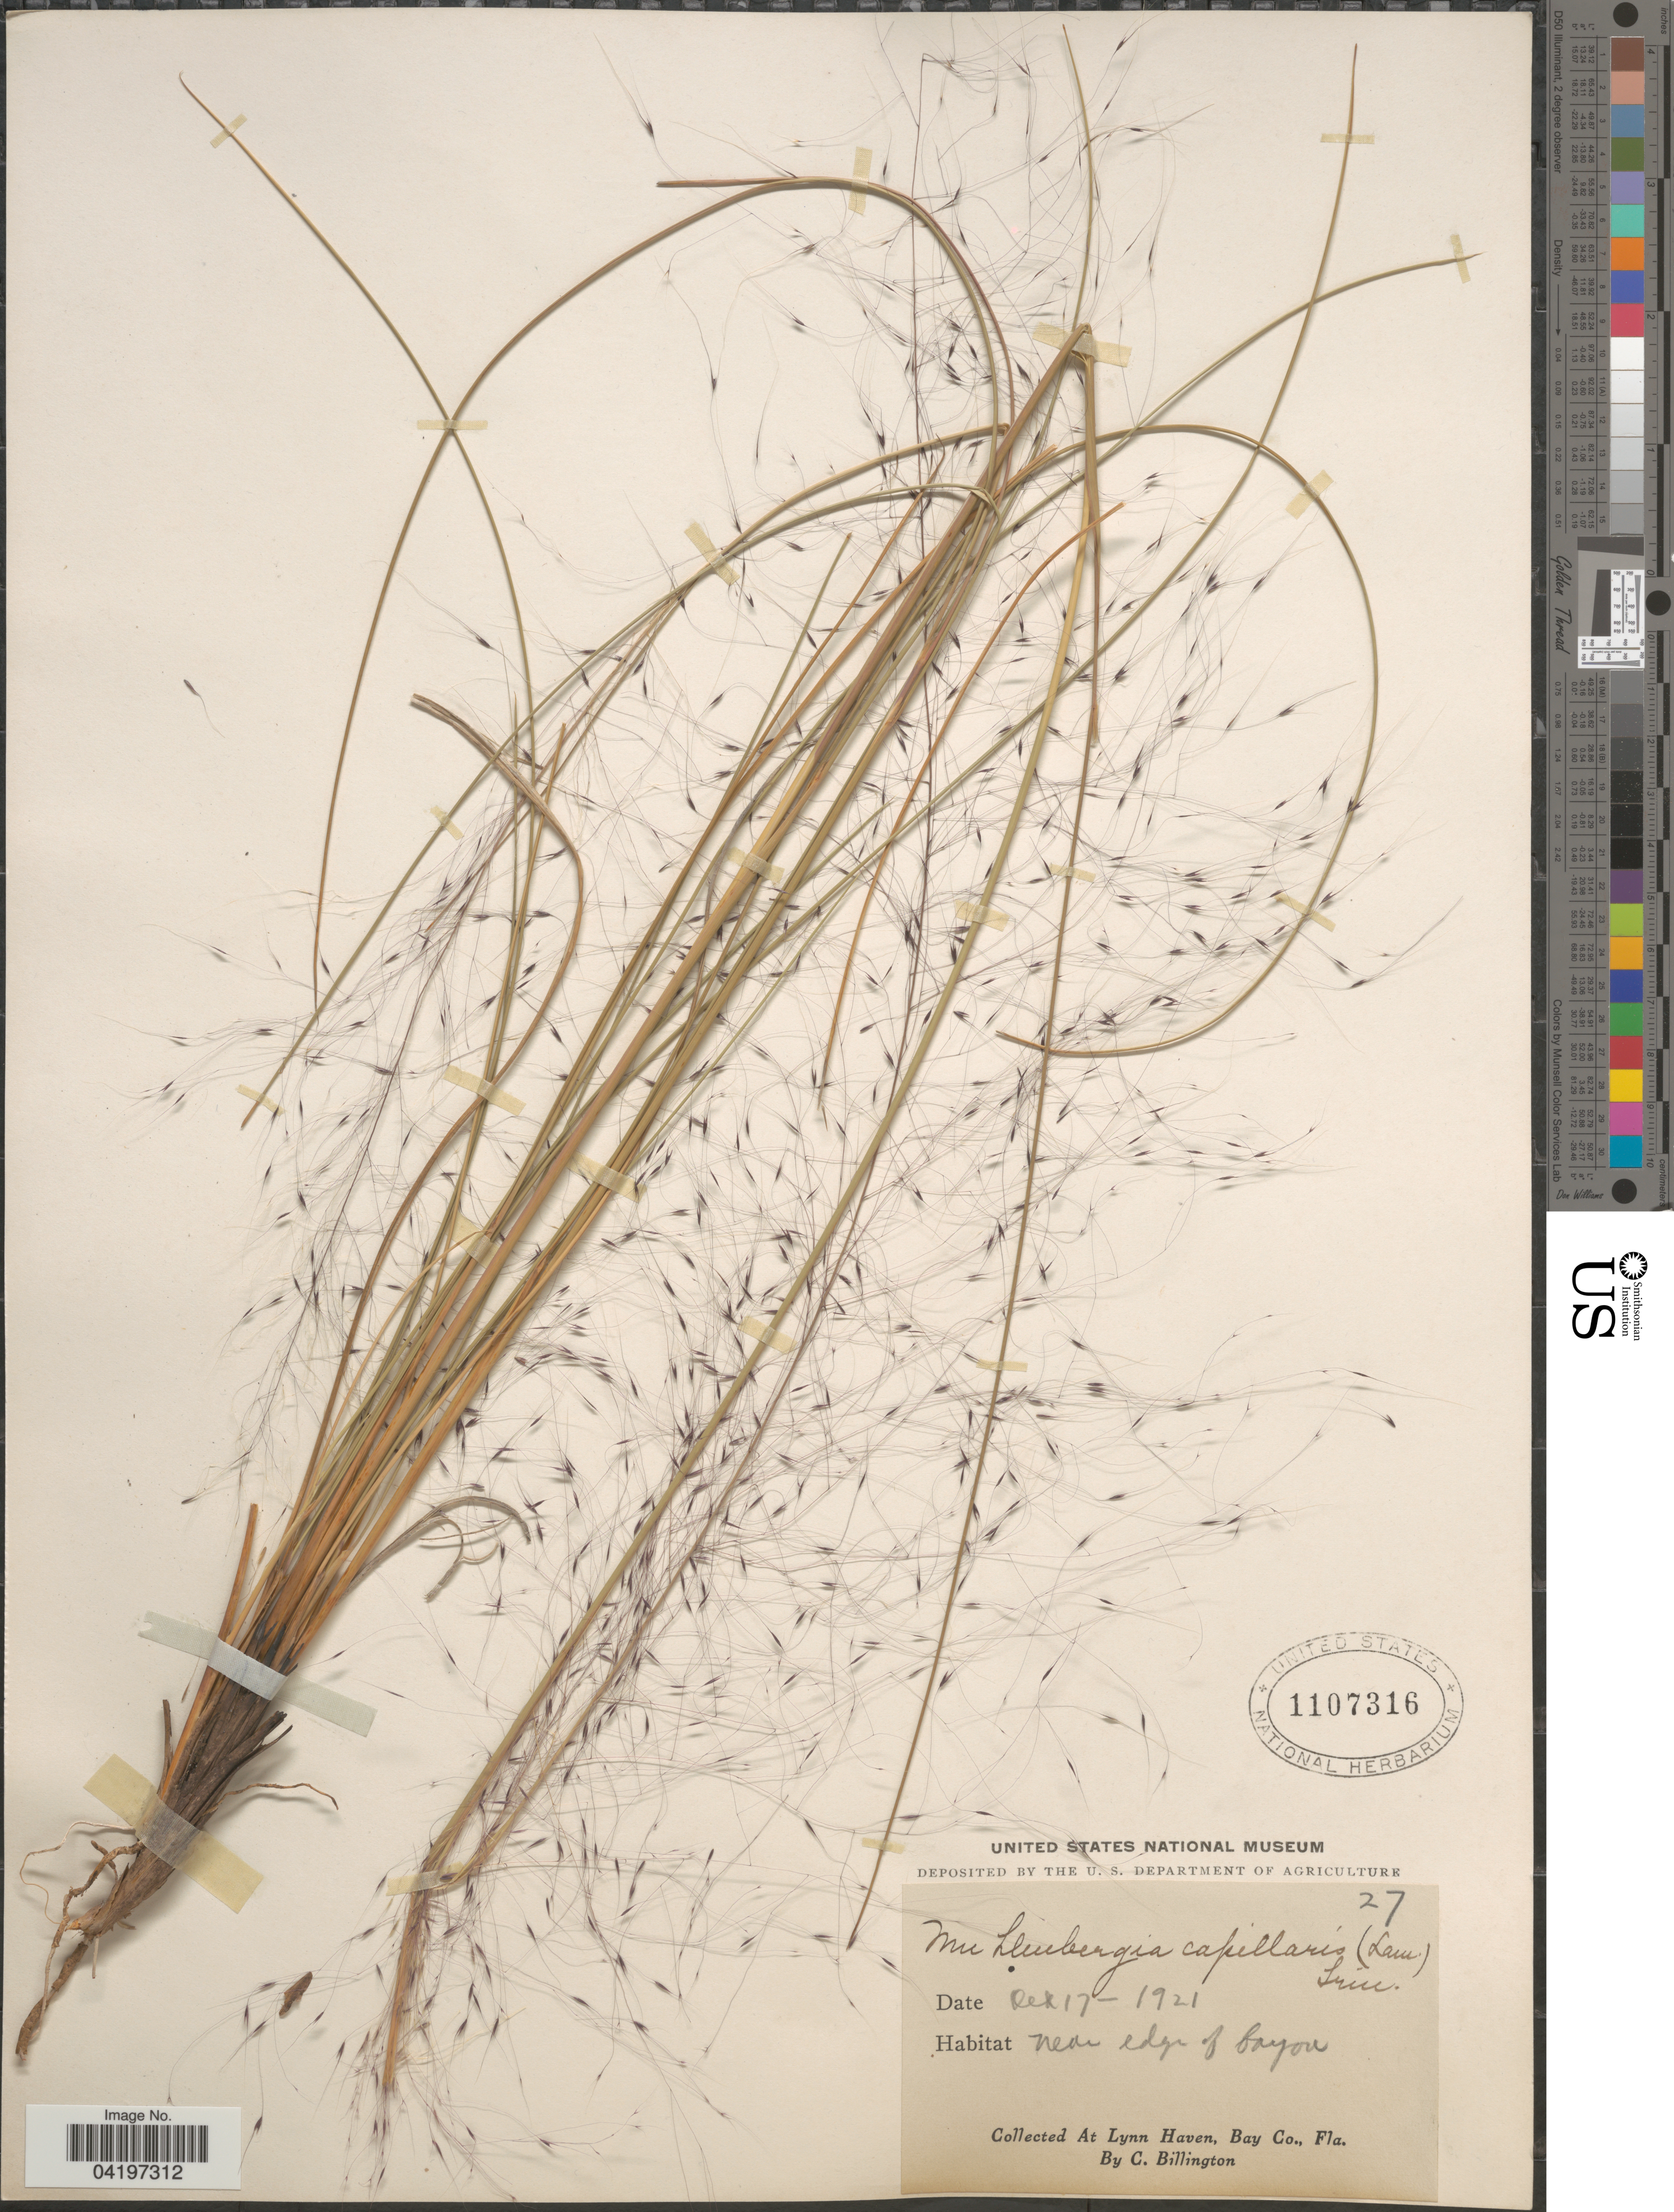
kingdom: Plantae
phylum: Tracheophyta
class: Liliopsida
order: Poales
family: Poaceae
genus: Muhlenbergia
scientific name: Muhlenbergia sericea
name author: (Michx.) P.M. Peterson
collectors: C. Billington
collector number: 27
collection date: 1921-10-17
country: United States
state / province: Florida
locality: Near edge of bayou. Lynn Haven, Bay Co.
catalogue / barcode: US 1107316